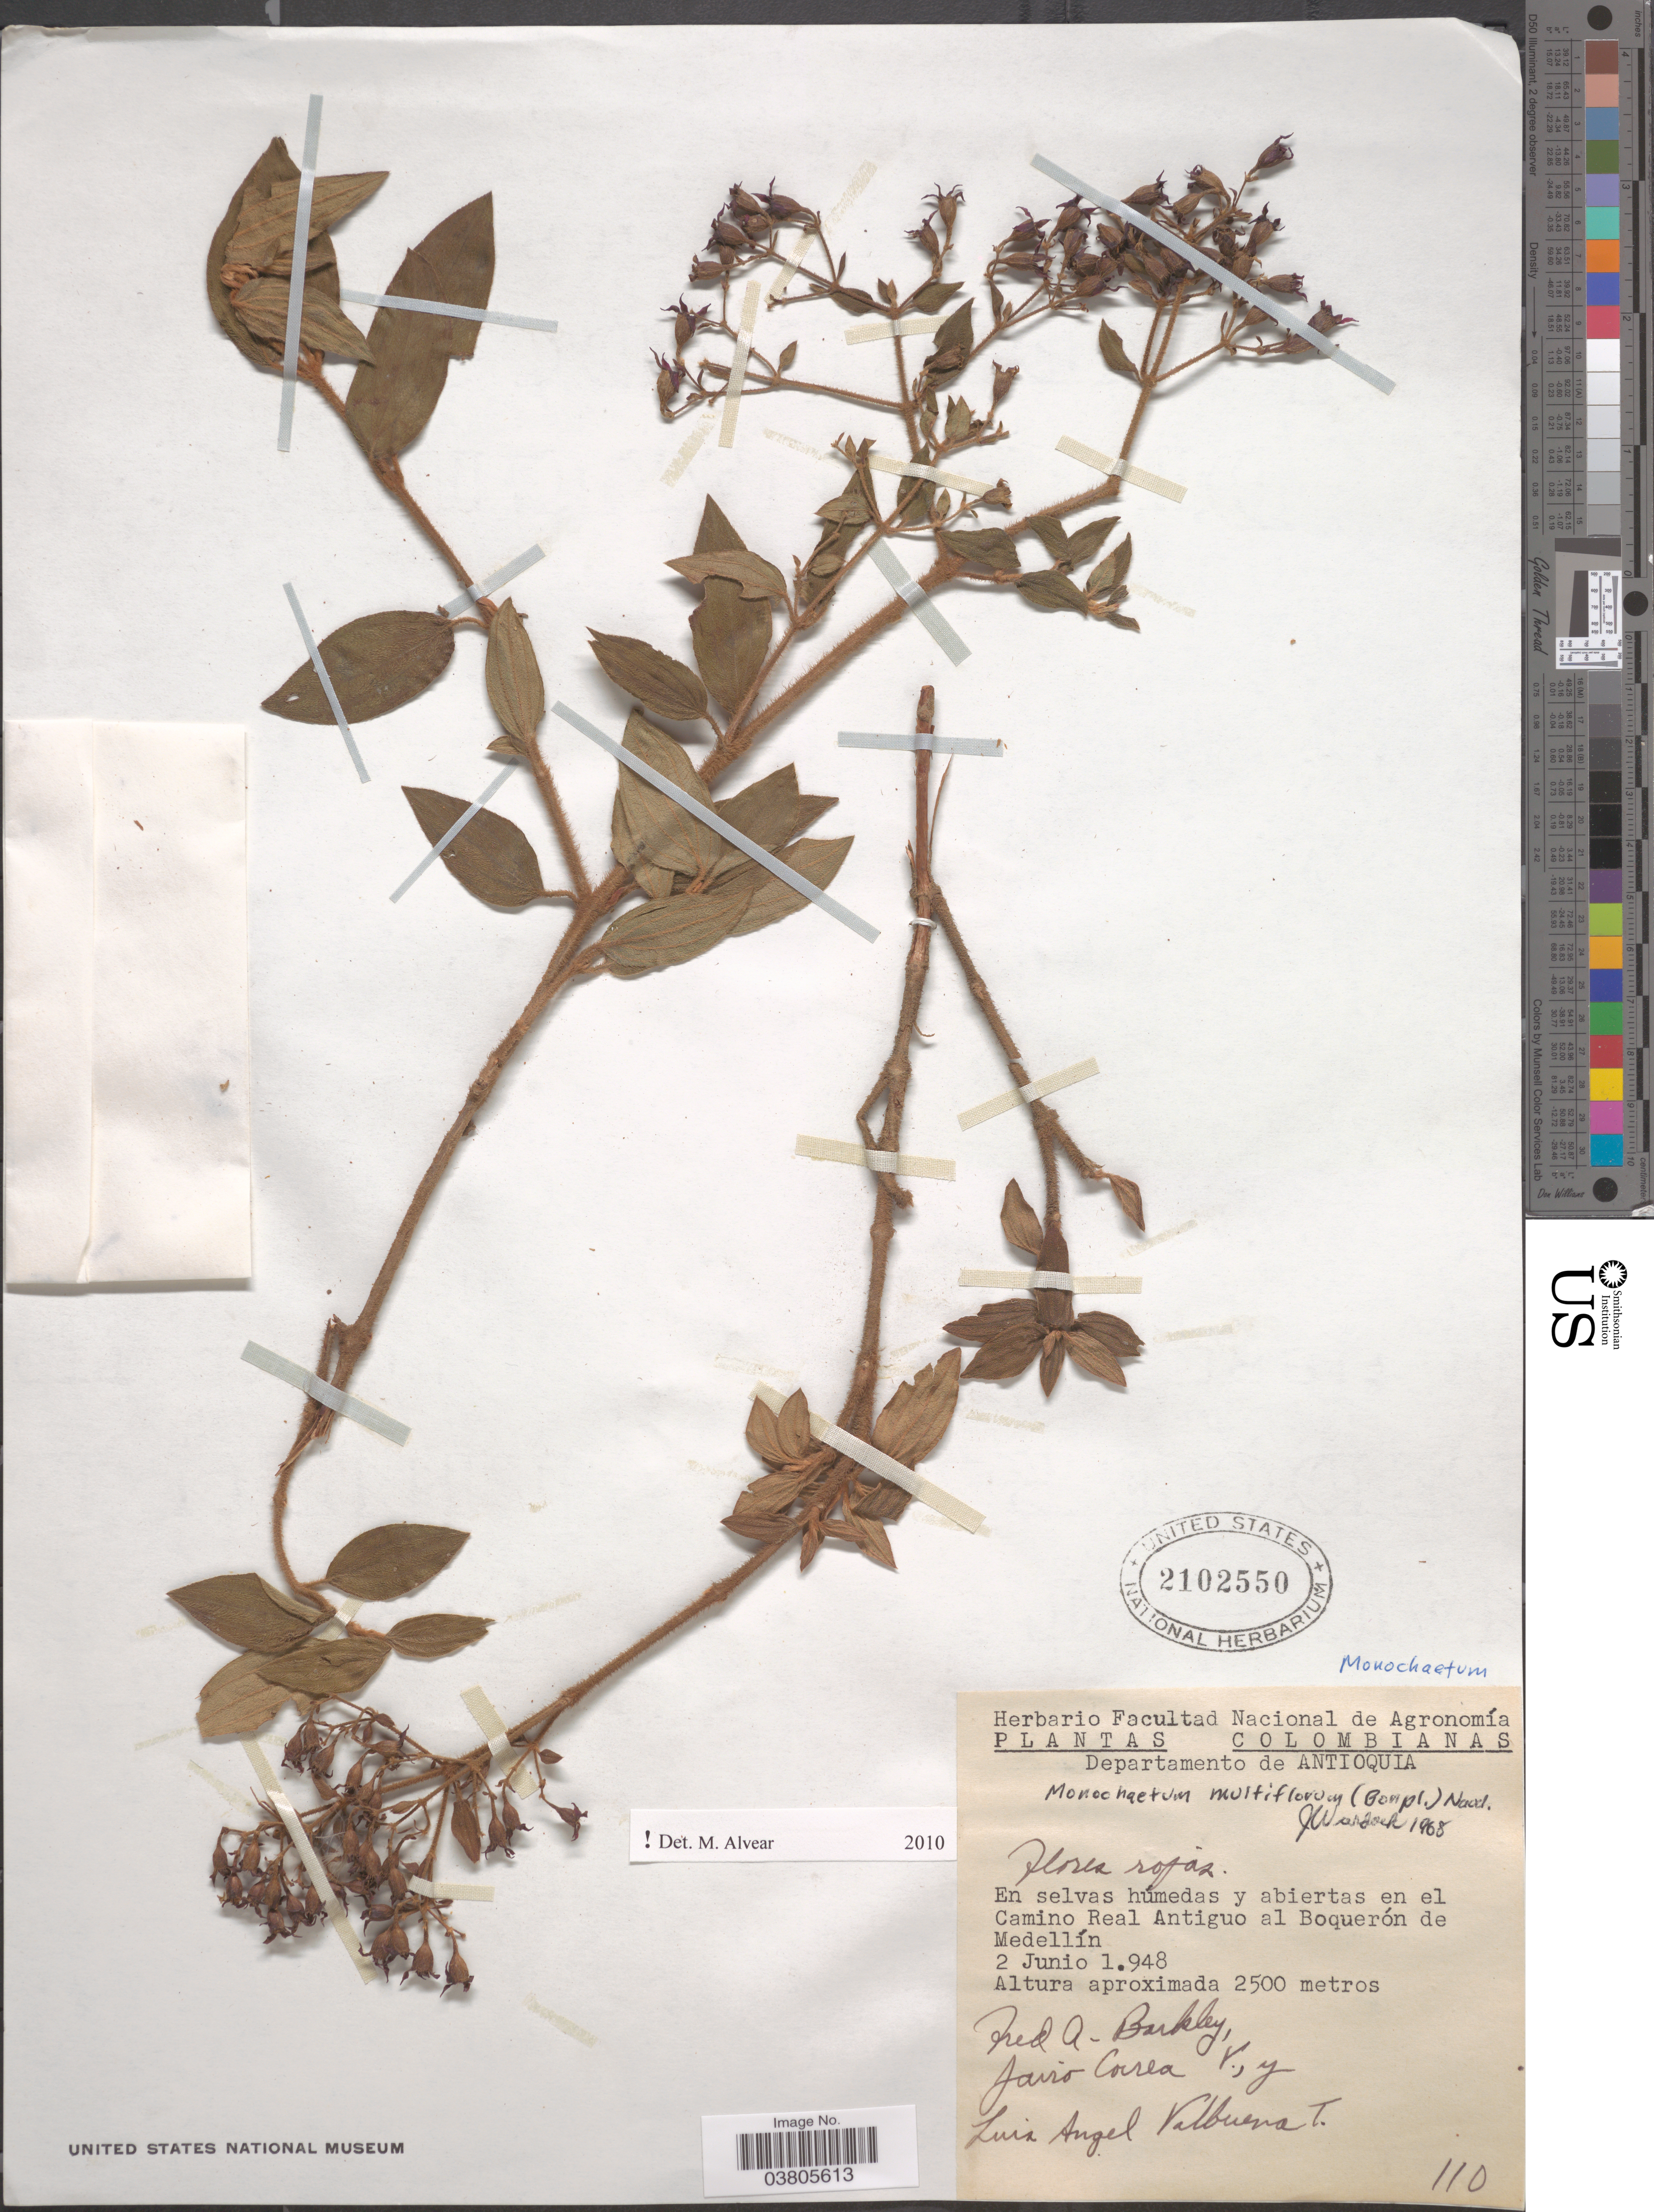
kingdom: Plantae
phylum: Tracheophyta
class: Magnoliopsida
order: Myrtales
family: Melastomataceae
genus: Monochaetum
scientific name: Monochaetum multiflorum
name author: (Bonpl.) Naudin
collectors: F. A. Barkley, J. Correa & L. Valbuena T.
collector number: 110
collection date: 1948-06-02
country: Colombia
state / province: Antioquia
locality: Departamento de Antioquia. En selvas húmedas y abiertas en el Camino Real Antiguo al Boquerón de Medellín.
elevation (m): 2500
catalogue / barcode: US 2102550